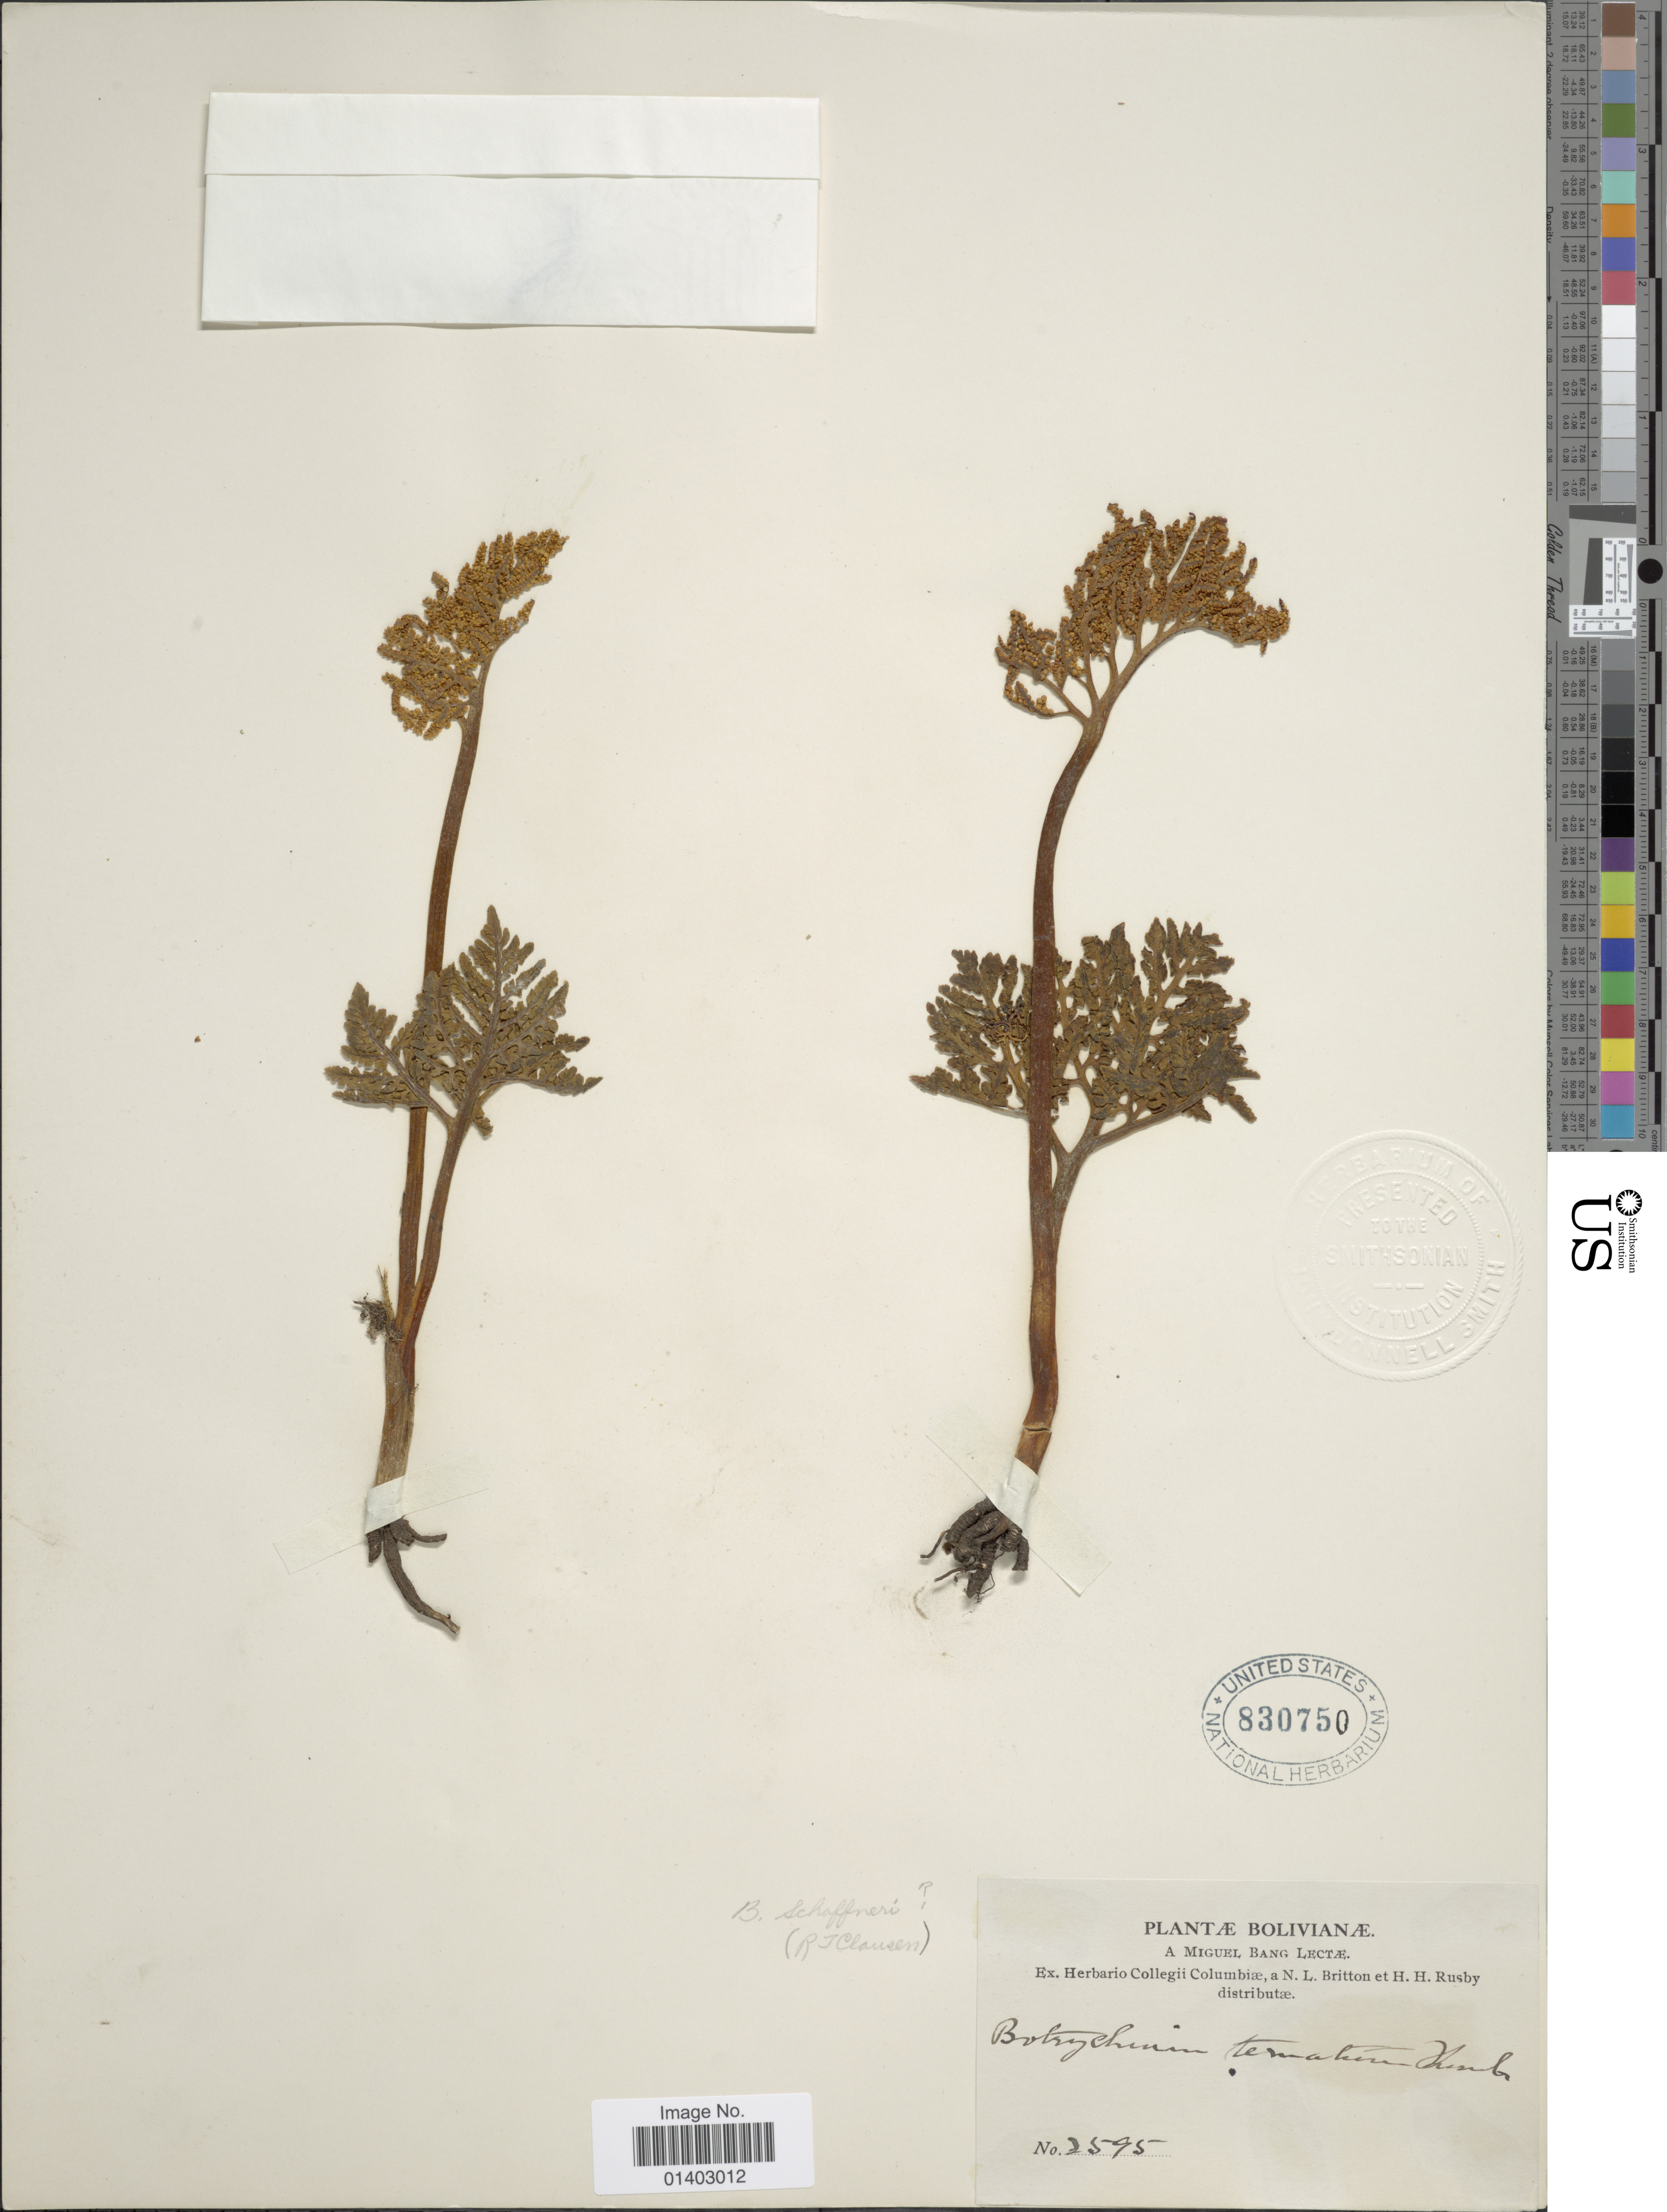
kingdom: Plantae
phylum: Tracheophyta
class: Polypodiopsida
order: Ophioglossales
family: Ophioglossaceae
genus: Botrychium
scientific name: Botrychium schaffneri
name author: Underw.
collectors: M. Bang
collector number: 2595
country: Bolivia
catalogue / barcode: US 830750